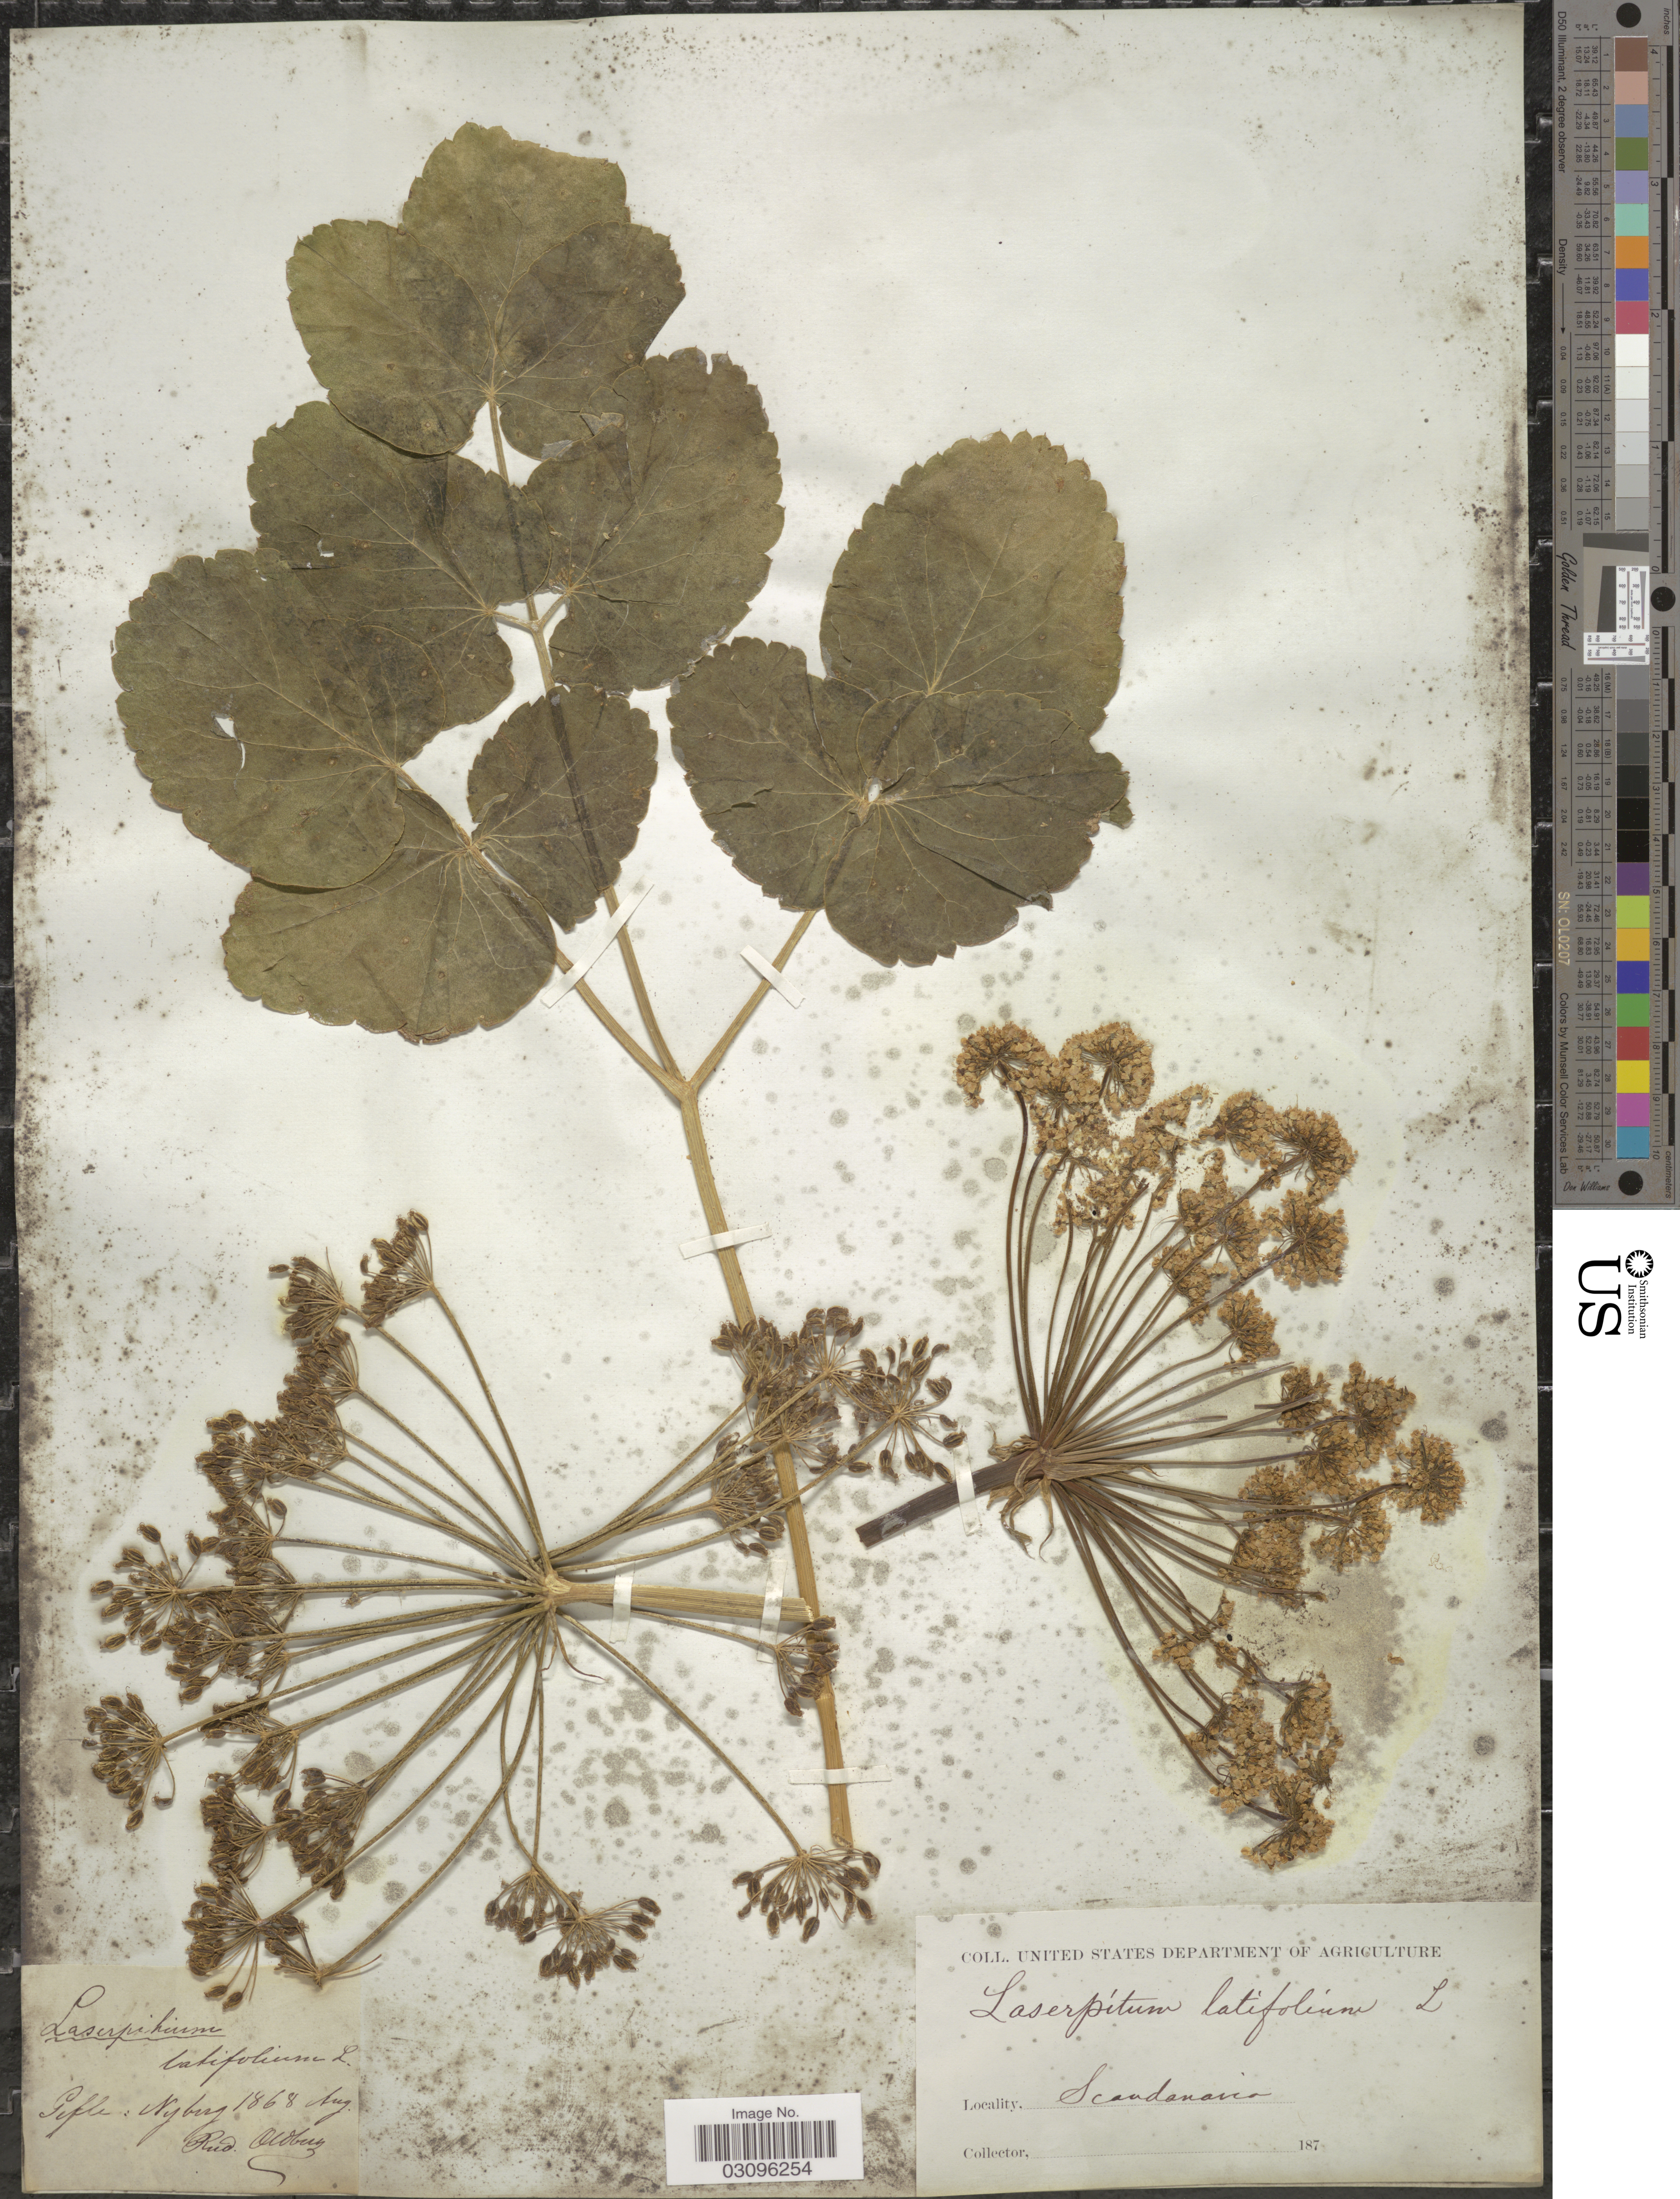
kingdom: Plantae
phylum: Tracheophyta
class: Magnoliopsida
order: Apiales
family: Apiaceae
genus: Laserpitium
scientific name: Laserpitium latifolium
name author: L.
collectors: R. Oldberg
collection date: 1868-08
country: Sweden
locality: Gefle: Nyberg. Scandanavia.